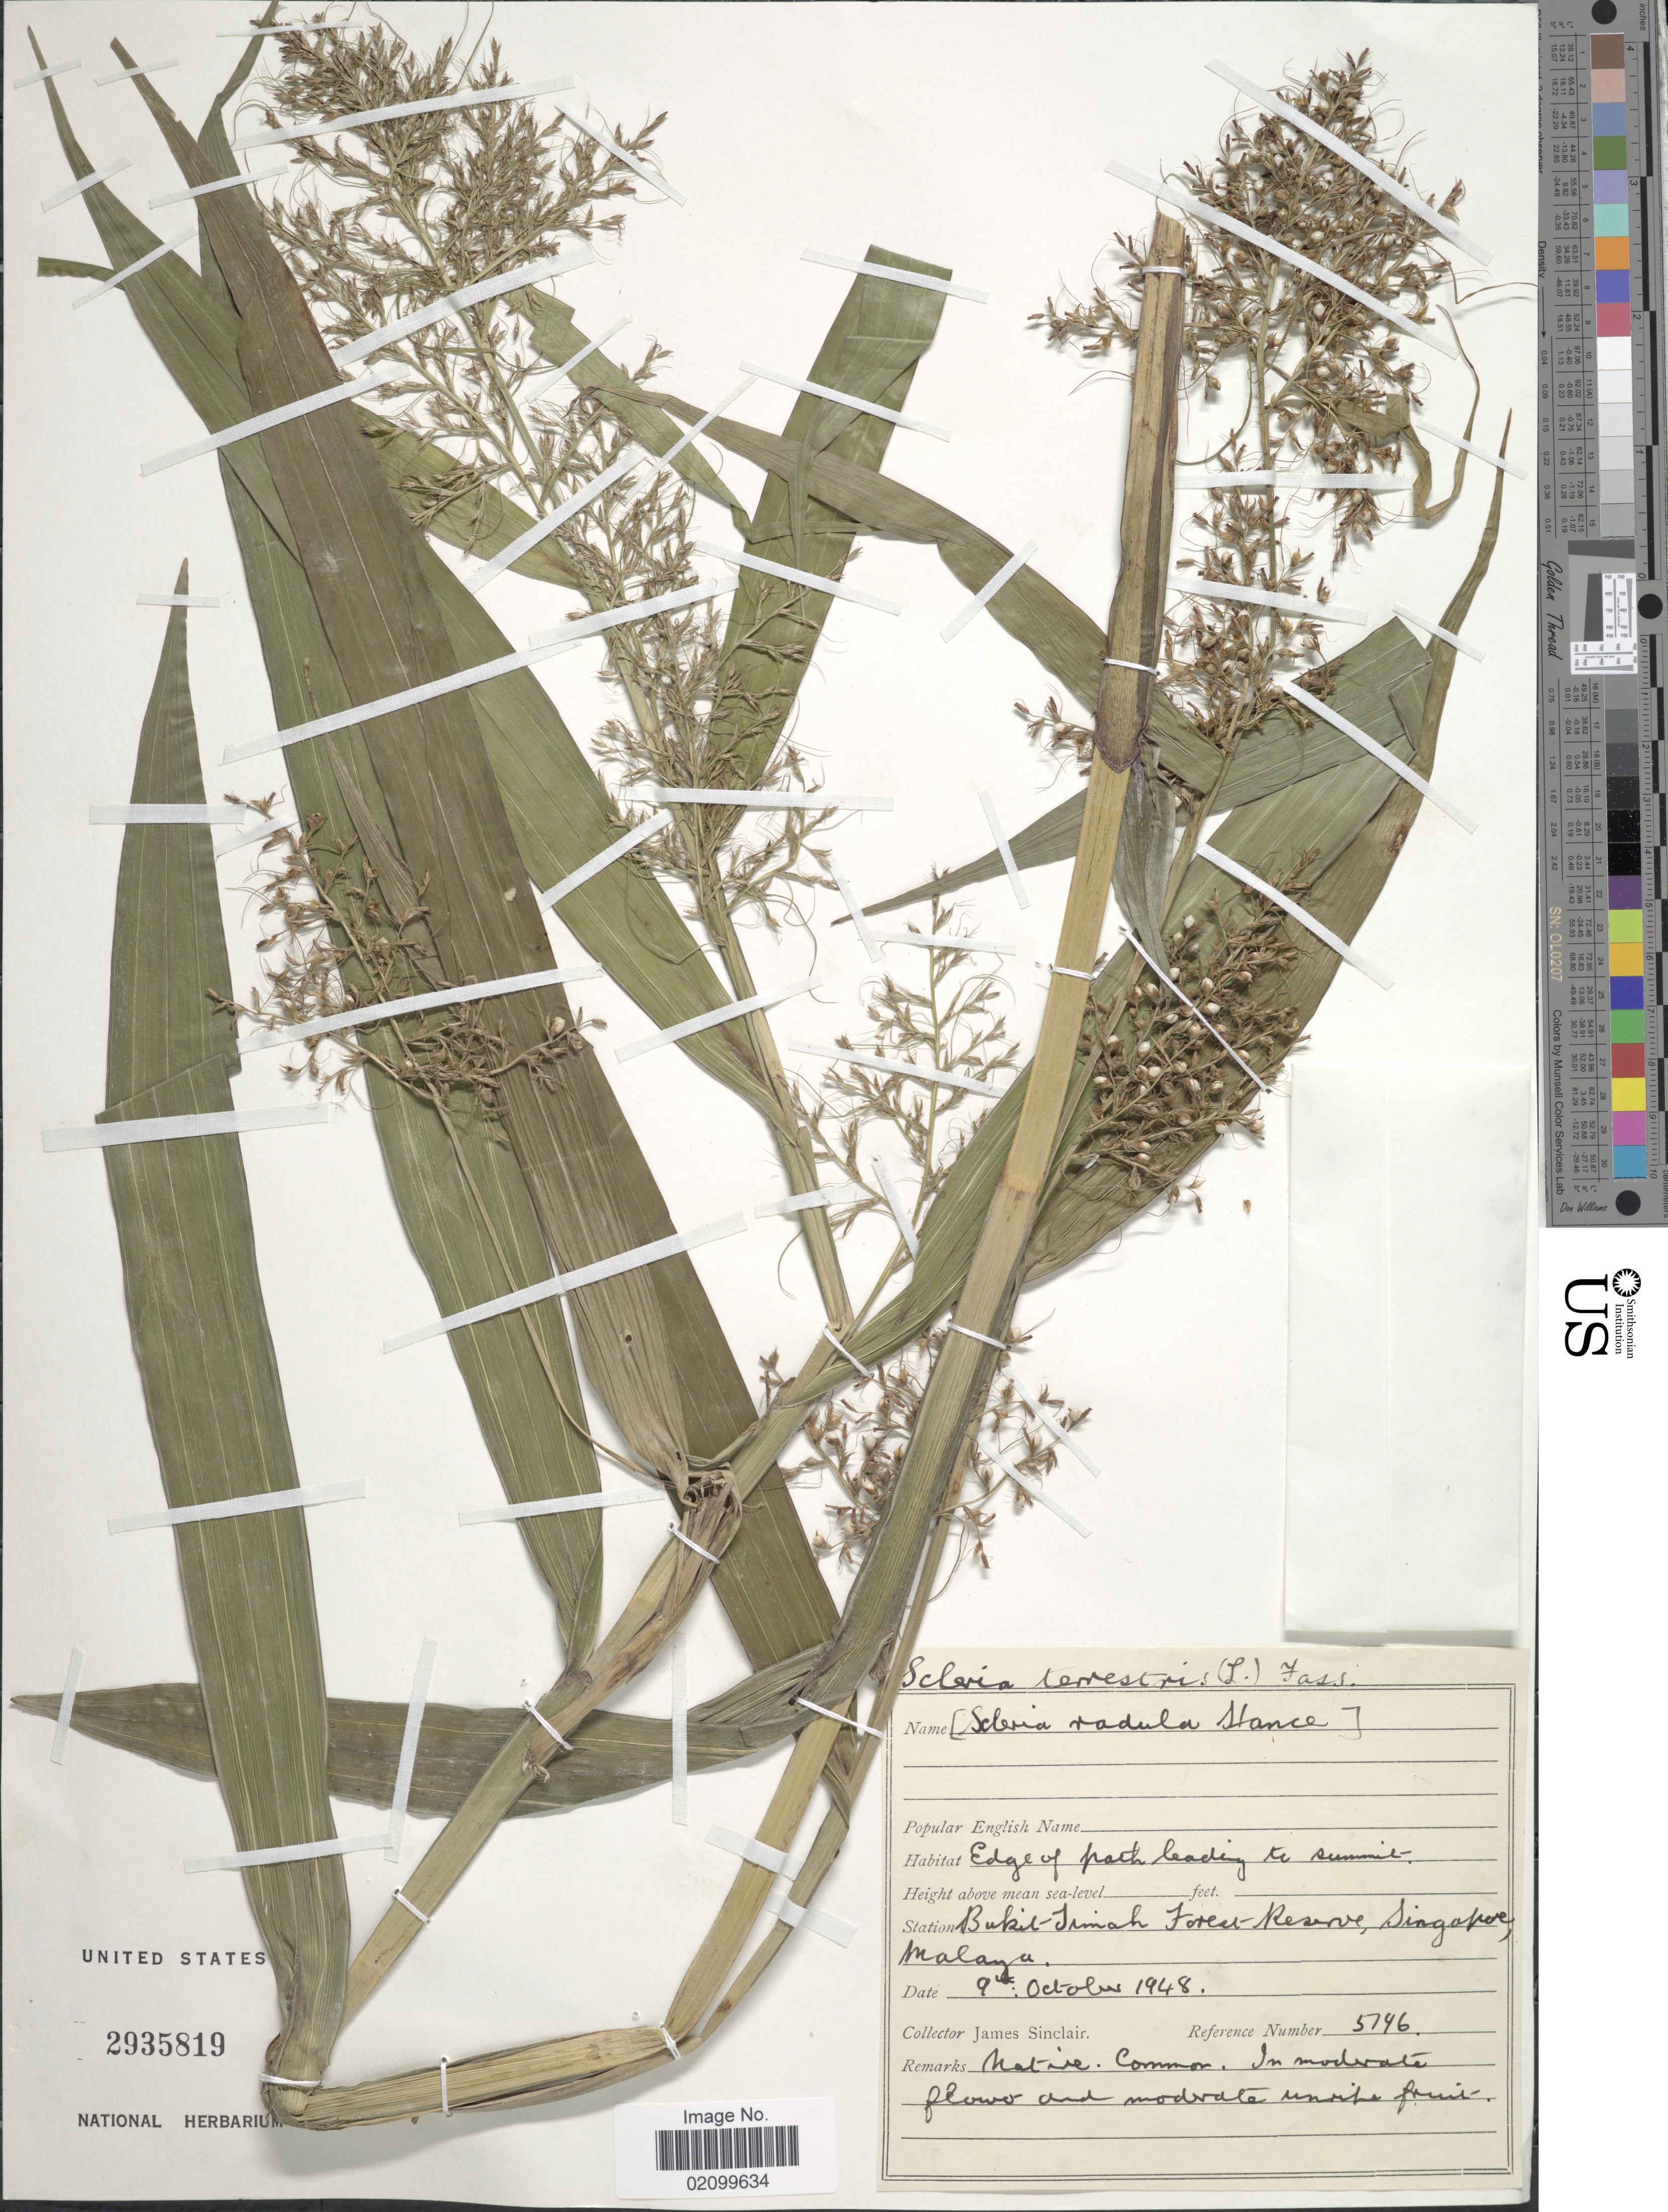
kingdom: Plantae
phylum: Tracheophyta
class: Liliopsida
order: Poales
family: Cyperaceae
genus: Scleria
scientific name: Scleria terrestris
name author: (L.) Fassett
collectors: J. Sinclair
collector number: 5146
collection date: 1948-10-09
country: Singapore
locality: Bukit Timah Forest Reserve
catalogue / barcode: US 2935819